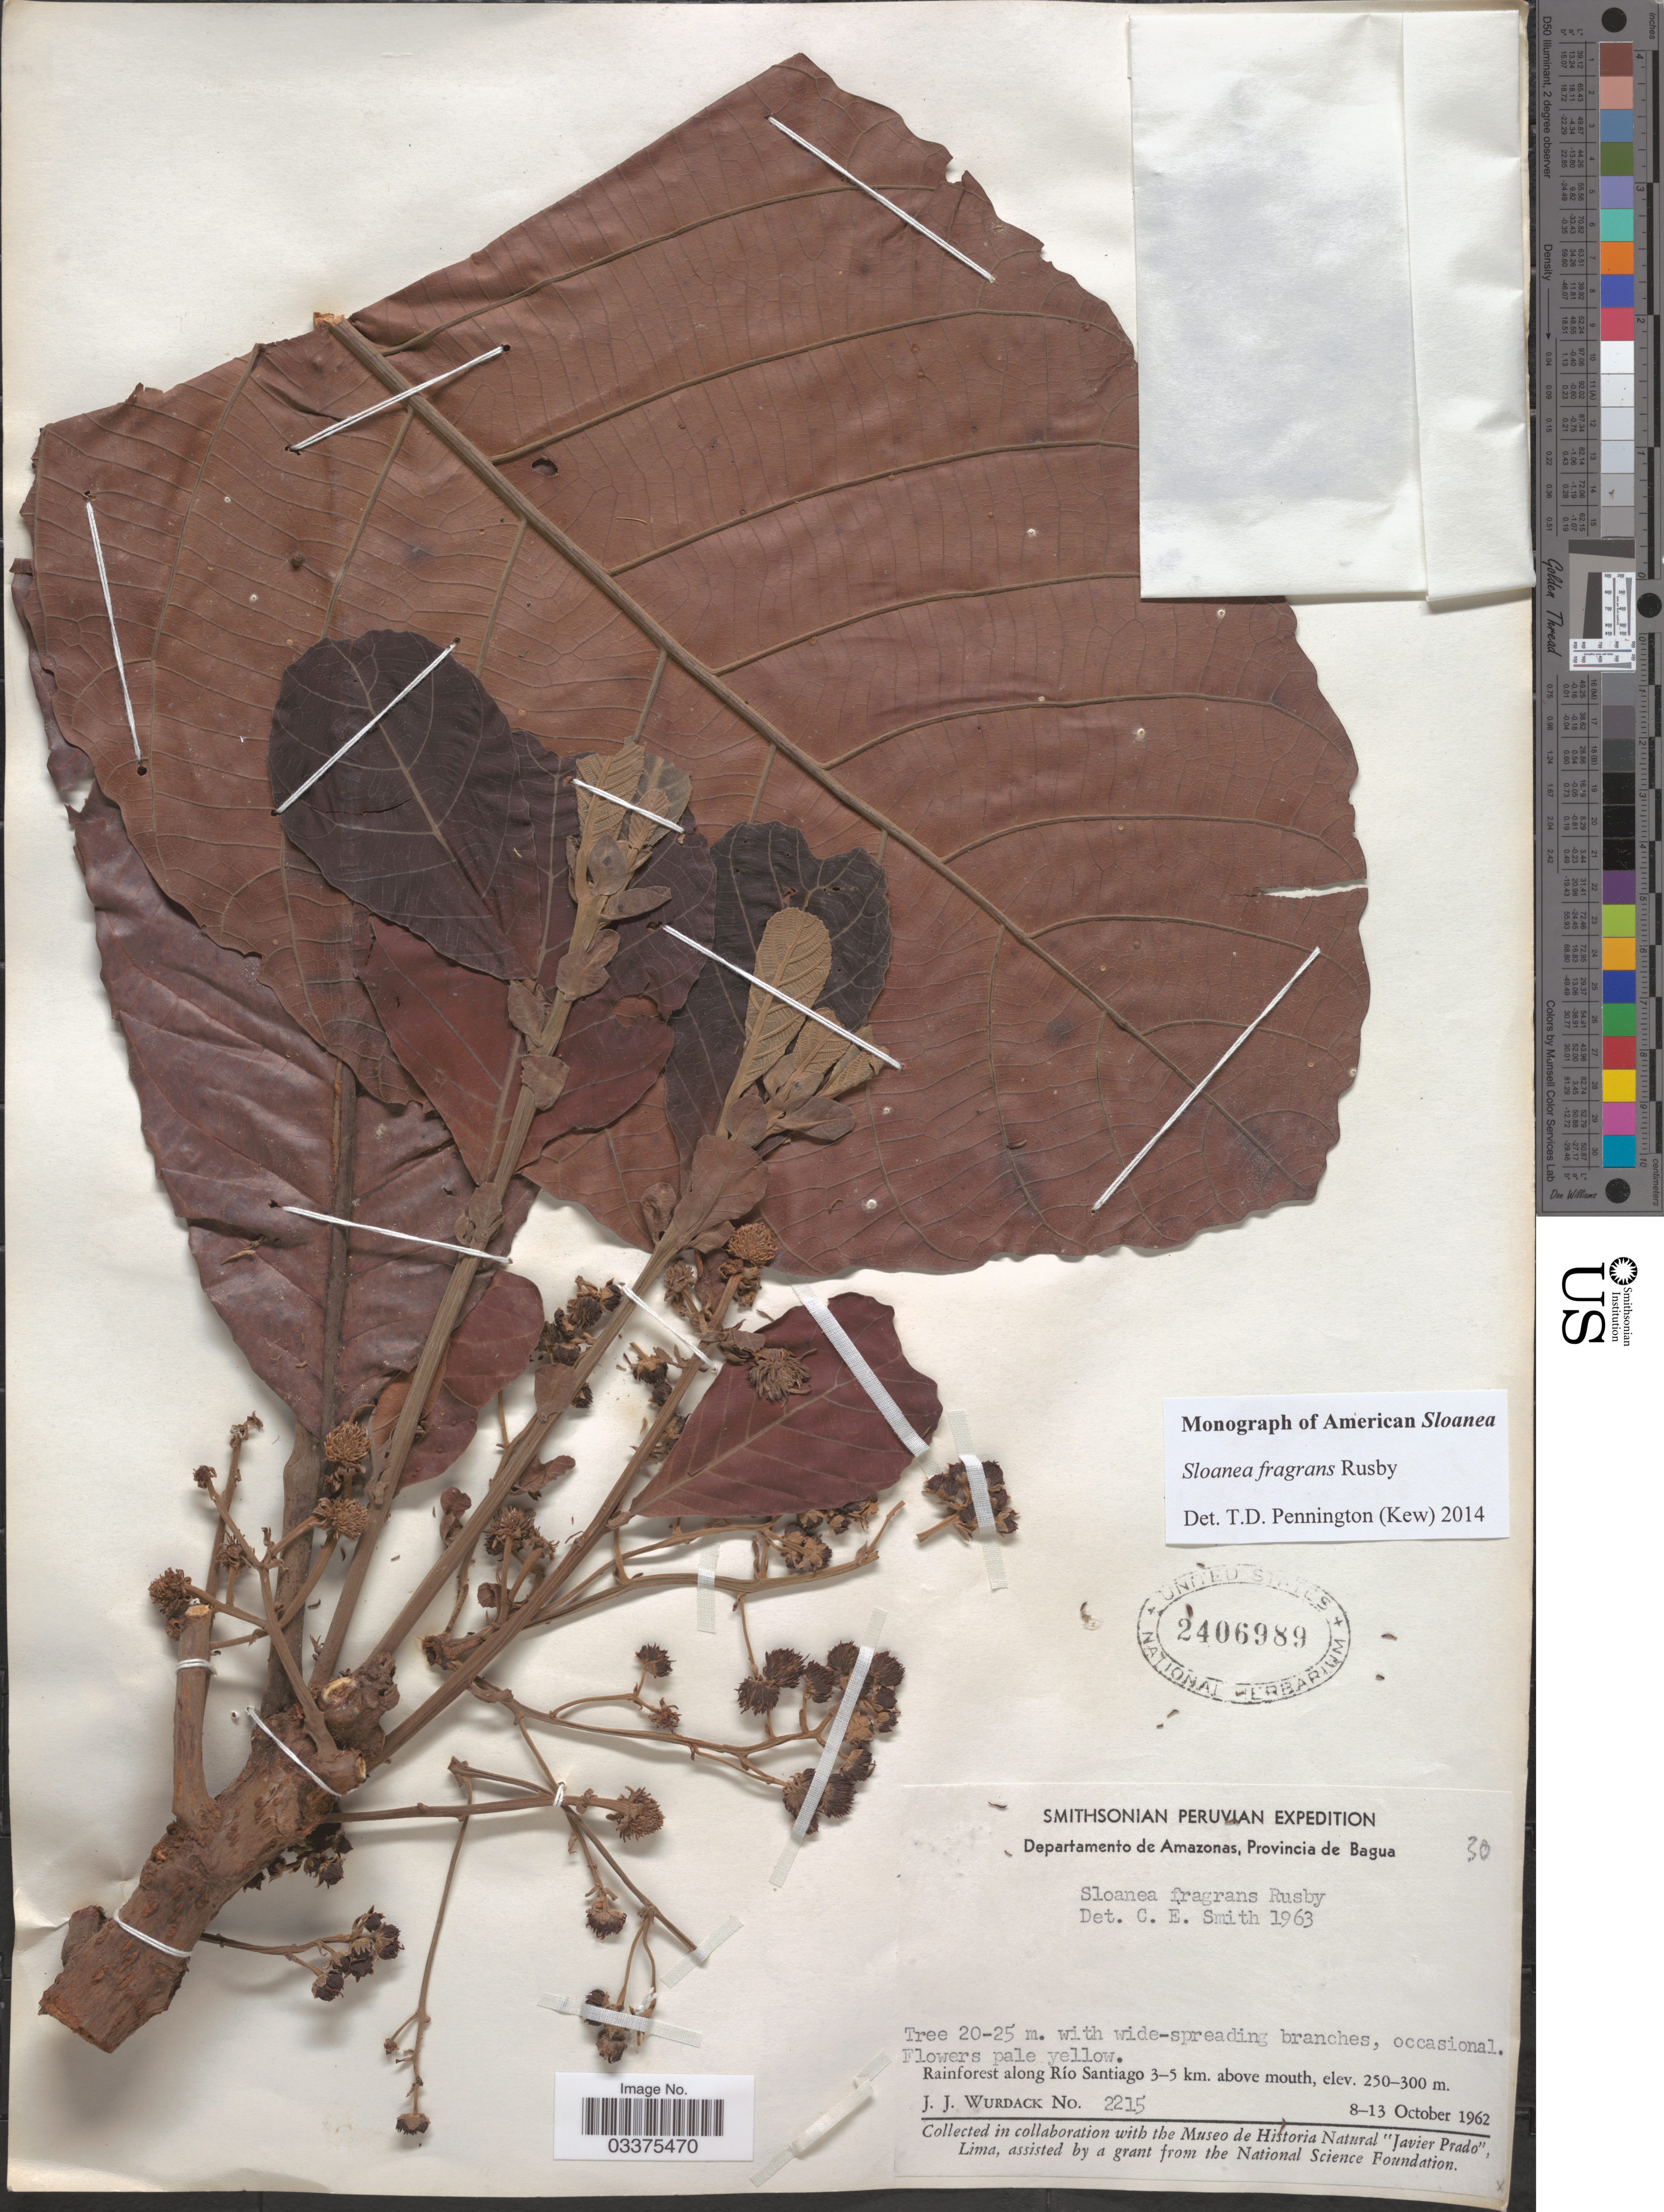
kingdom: Plantae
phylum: Tracheophyta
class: Magnoliopsida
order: Oxalidales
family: Elaeocarpaceae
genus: Sloanea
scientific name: Sloanea fragrans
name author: Rusby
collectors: J. J. Wurdack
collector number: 2215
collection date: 1962-10-08/1962-10-13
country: Peru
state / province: Amazonas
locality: Departamento de Amazonas, Provincia de Bagua. Rainforest along Río Santiago 3-5 km above mouth.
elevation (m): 250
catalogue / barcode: US 2406989